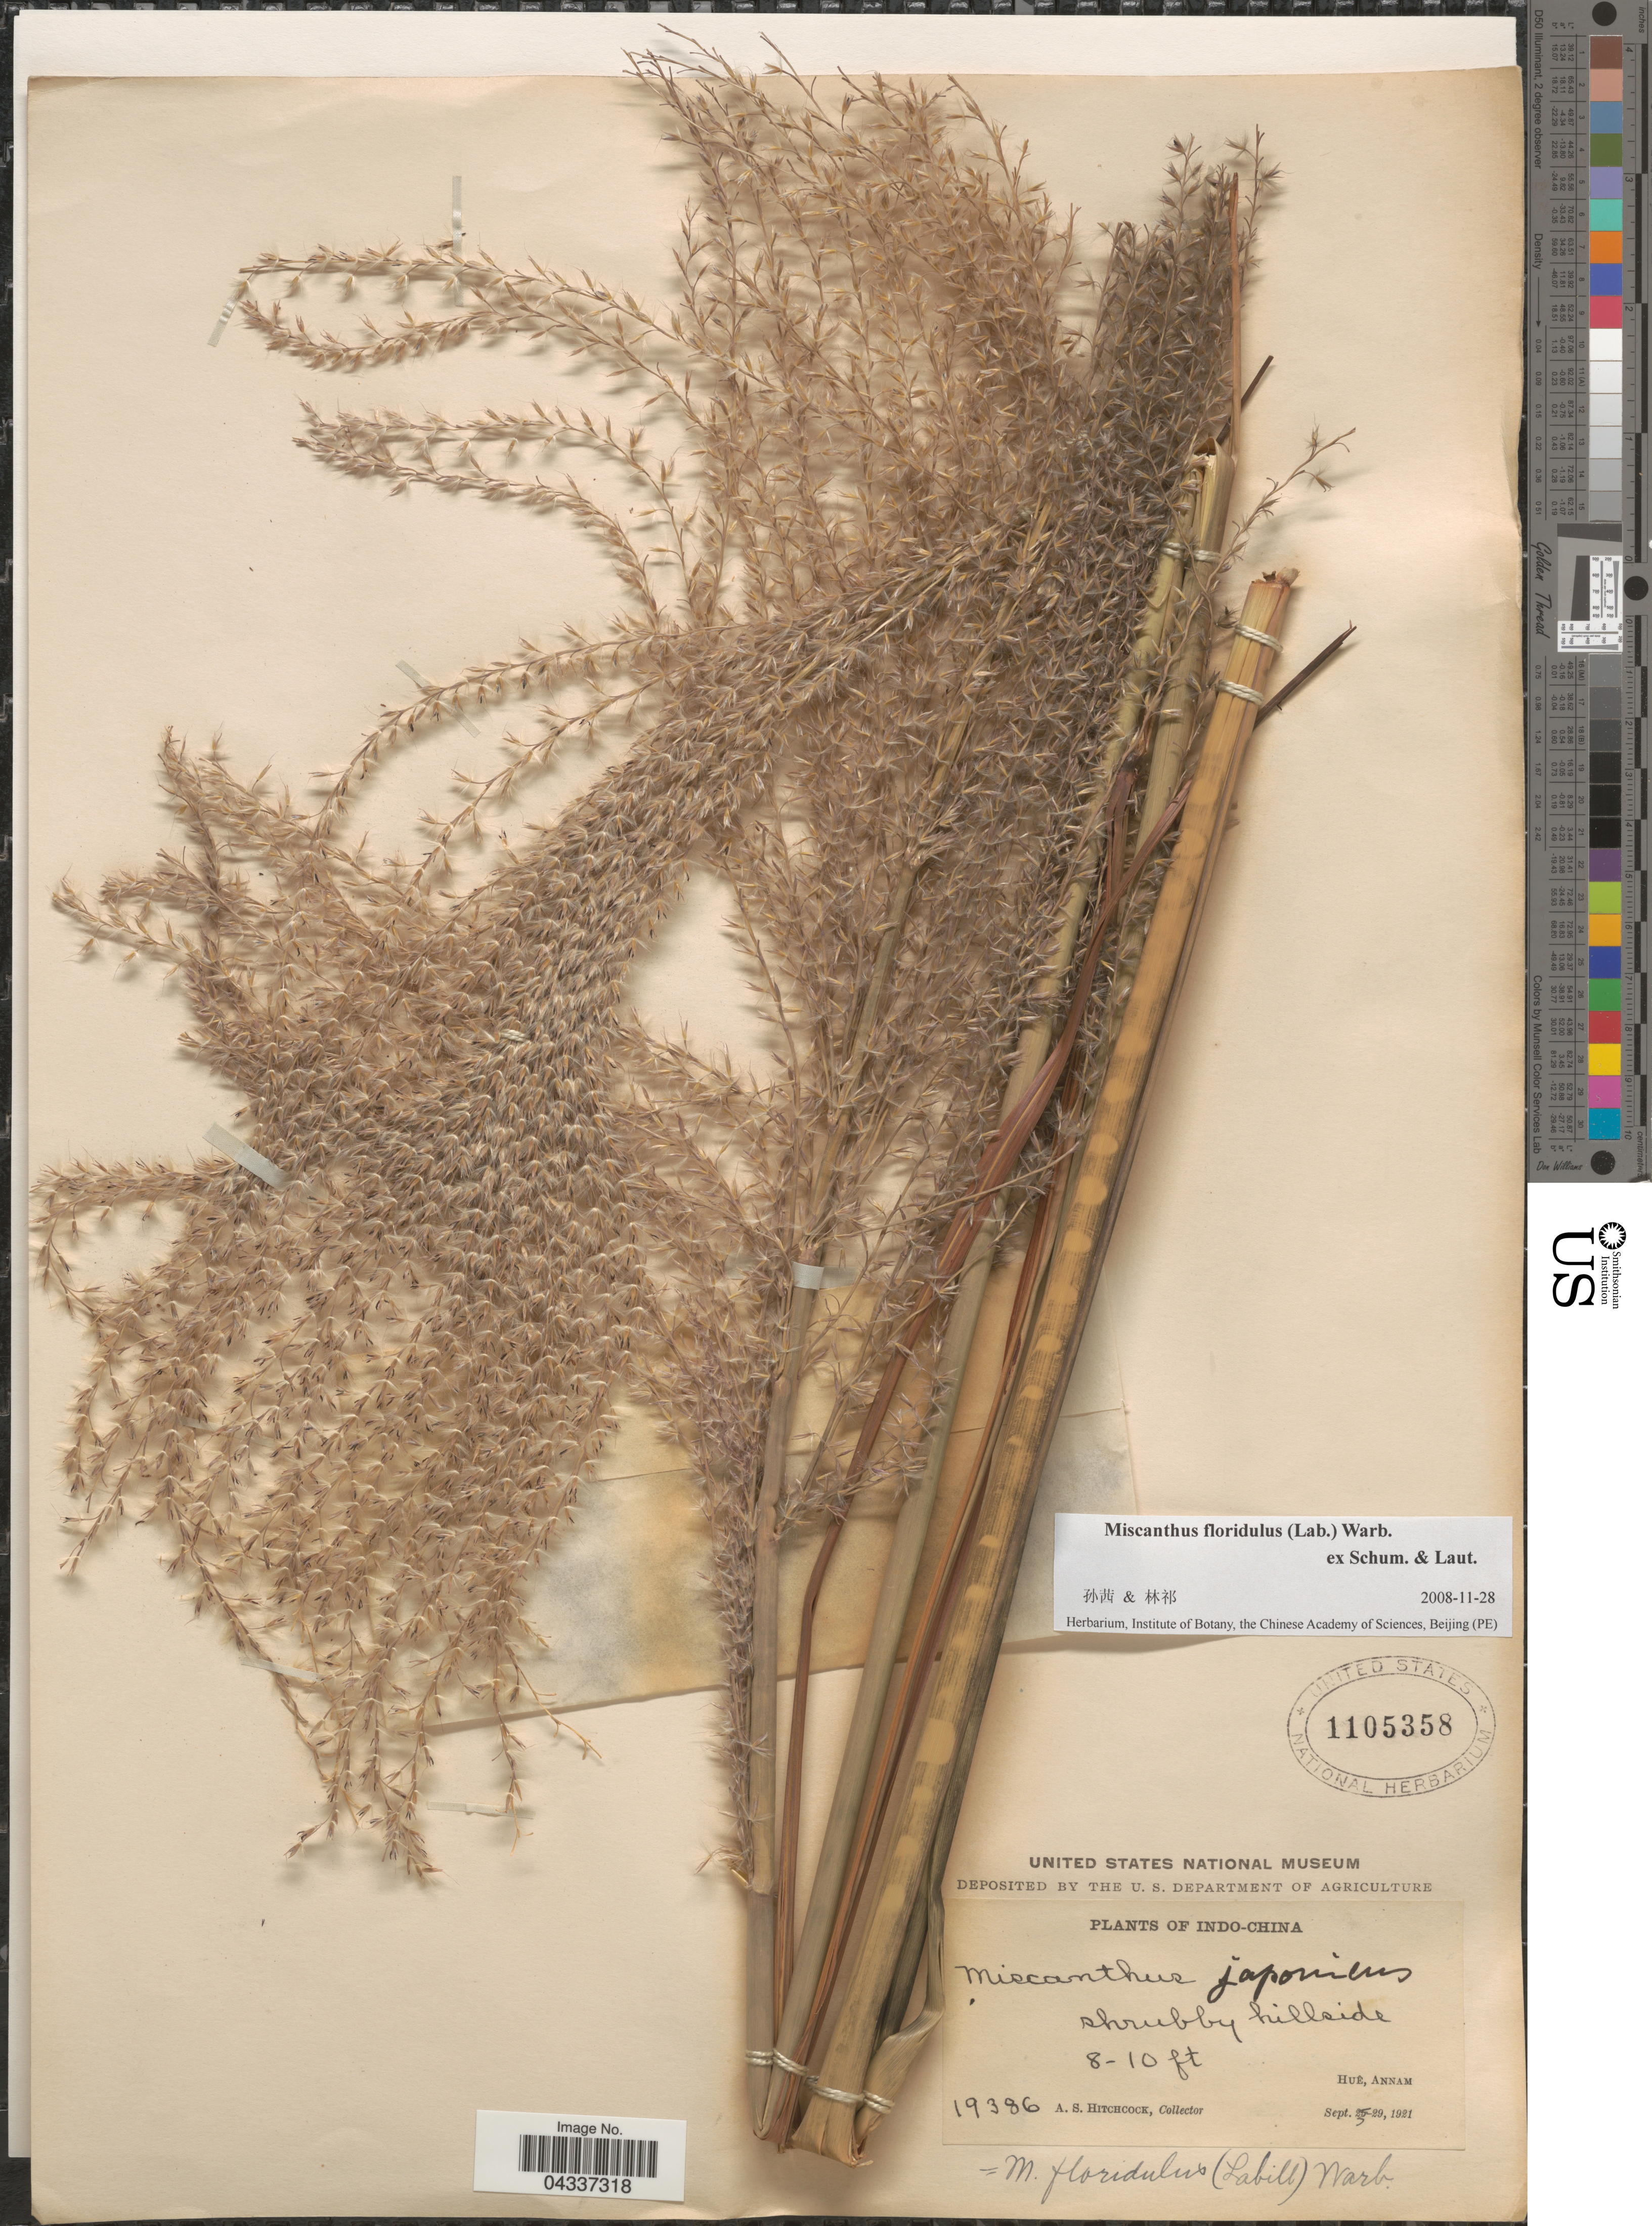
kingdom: Plantae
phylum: Tracheophyta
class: Liliopsida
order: Poales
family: Poaceae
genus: Miscanthus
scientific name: Miscanthus floridulus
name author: (Labill.) Warb.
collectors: A. S. Hitchcock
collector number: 19386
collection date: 1921-09-29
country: Vietnam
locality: Indo-China. Huê, Annam.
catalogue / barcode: US 1105358